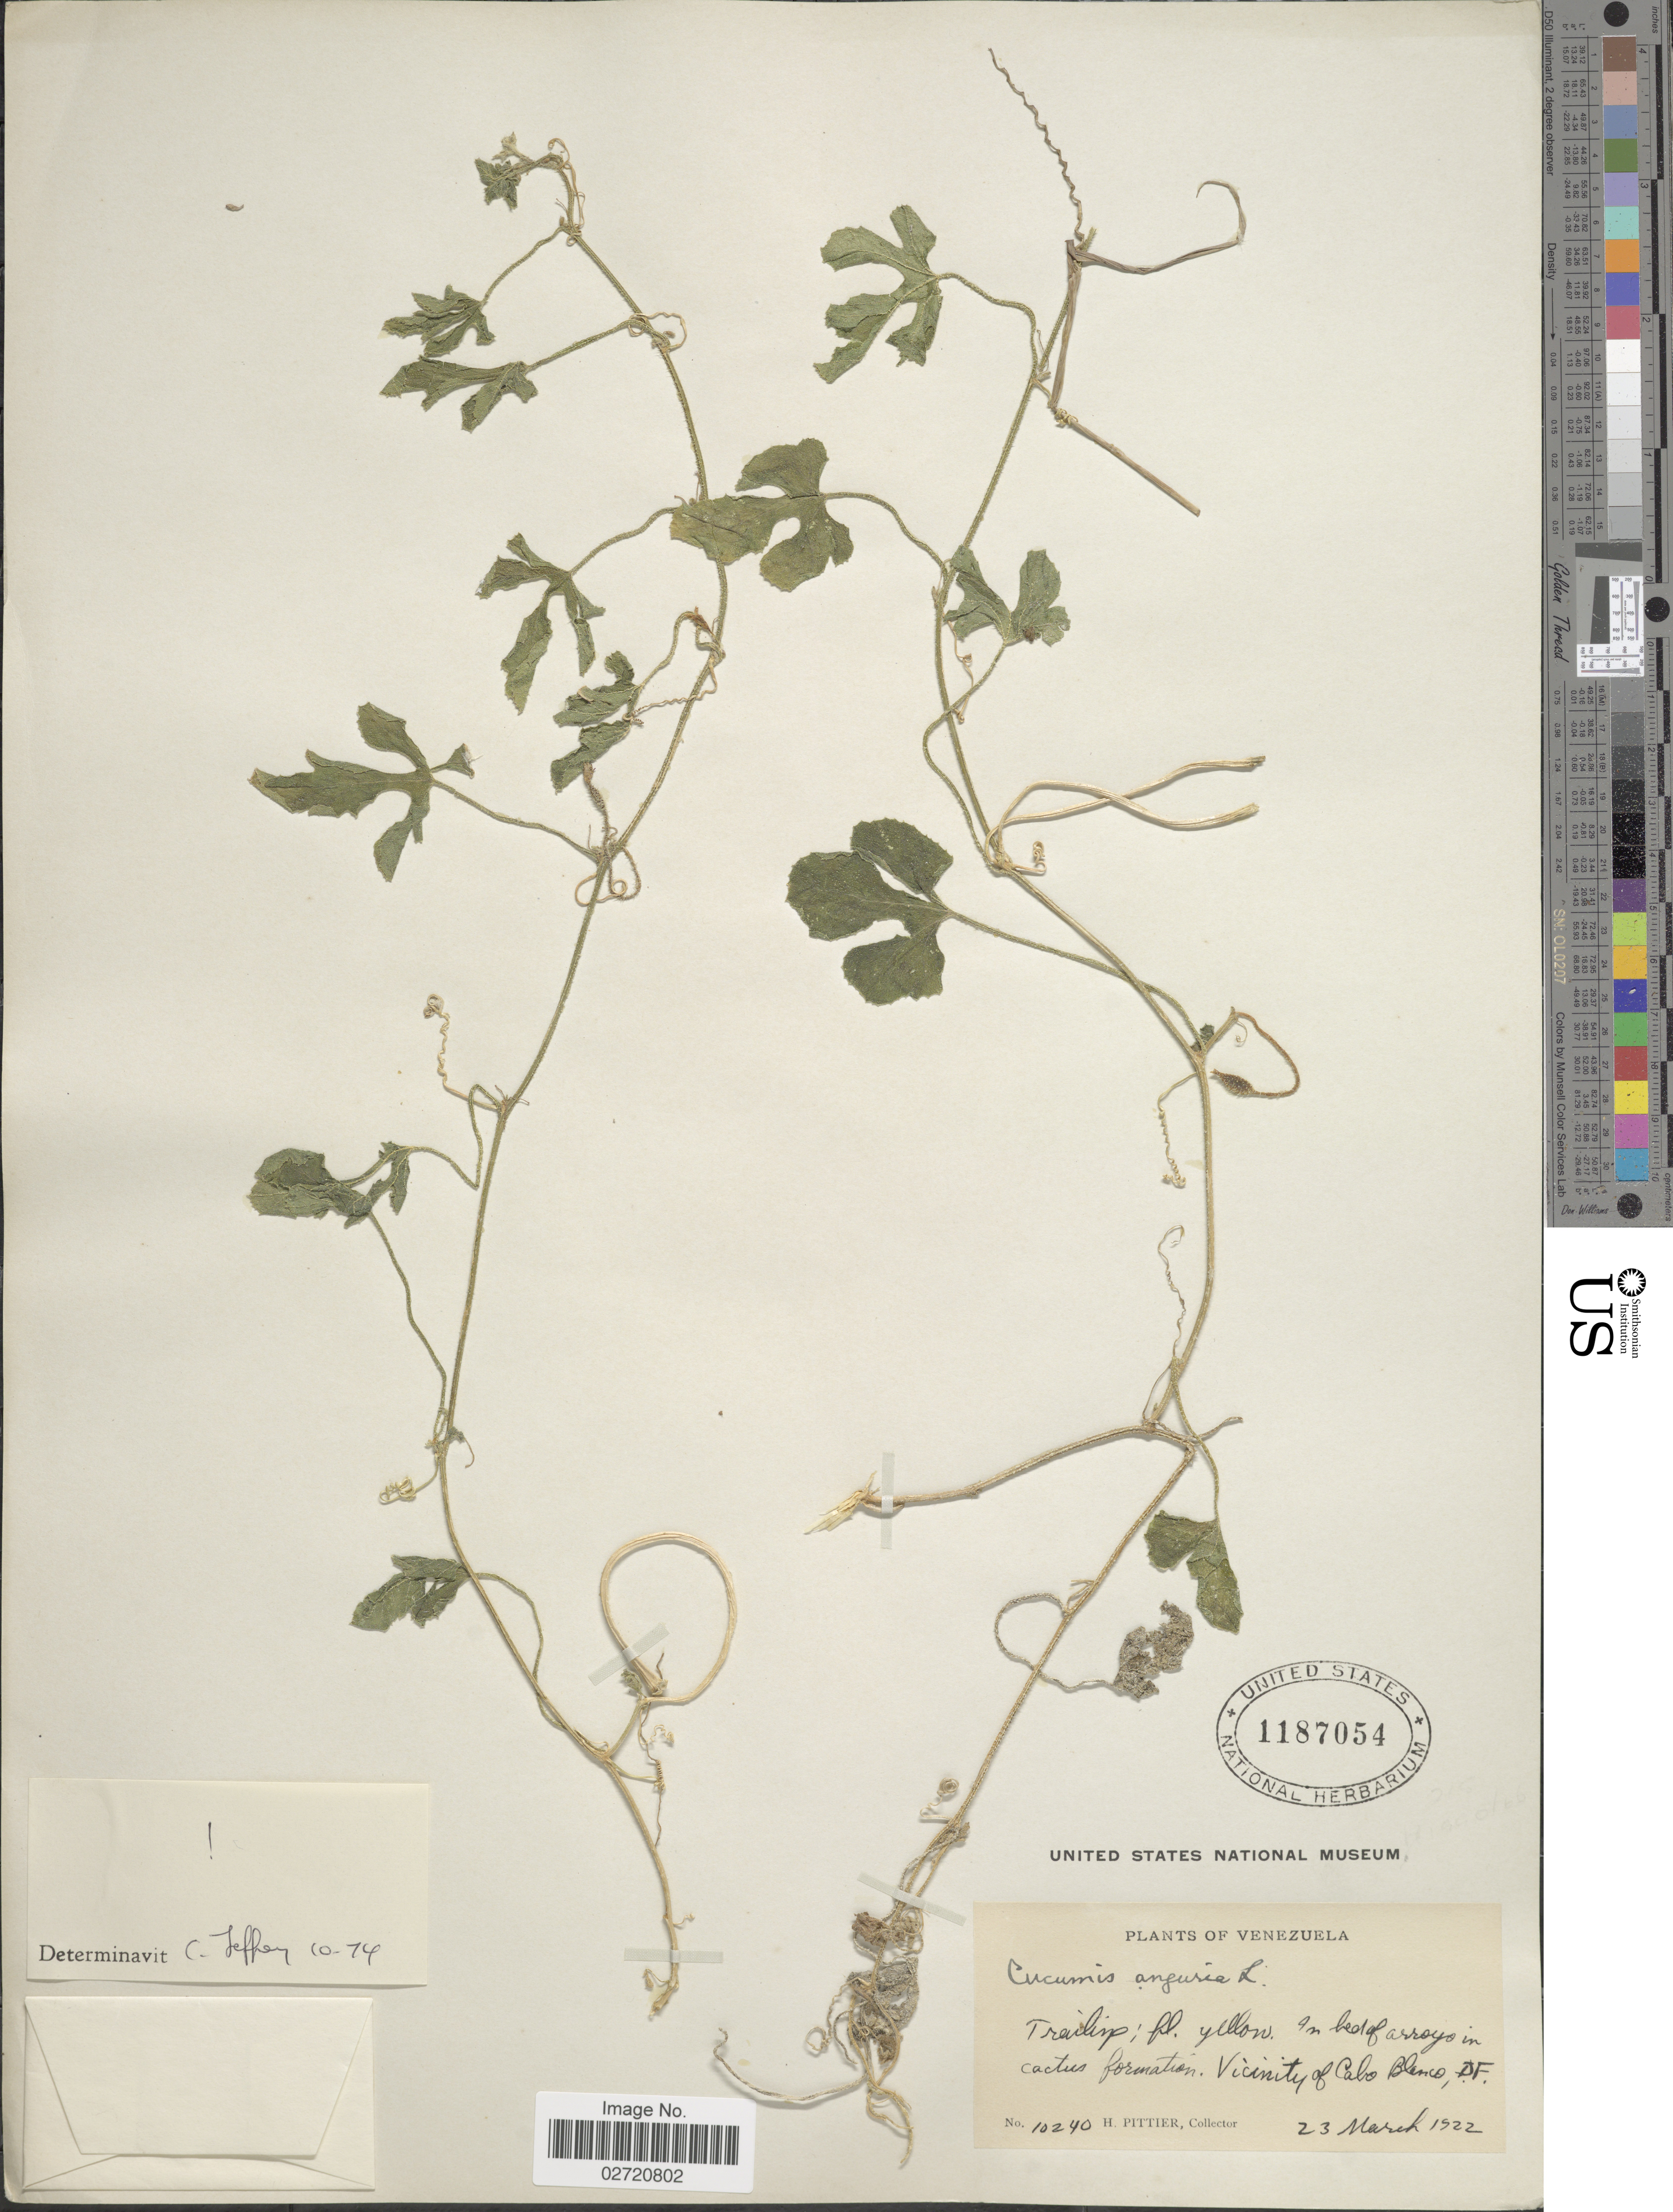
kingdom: Plantae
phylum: Tracheophyta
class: Magnoliopsida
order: Cucurbitales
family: Cucurbitaceae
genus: Cucumis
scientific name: Cucumis anguria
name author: L.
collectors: H. F. Pittier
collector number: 10240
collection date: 1922-03-23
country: Venezuela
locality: Trailing; In bed of arroyo in cactus formation. Vicinity of Cabo Blanco, D. F.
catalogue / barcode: US 1187054